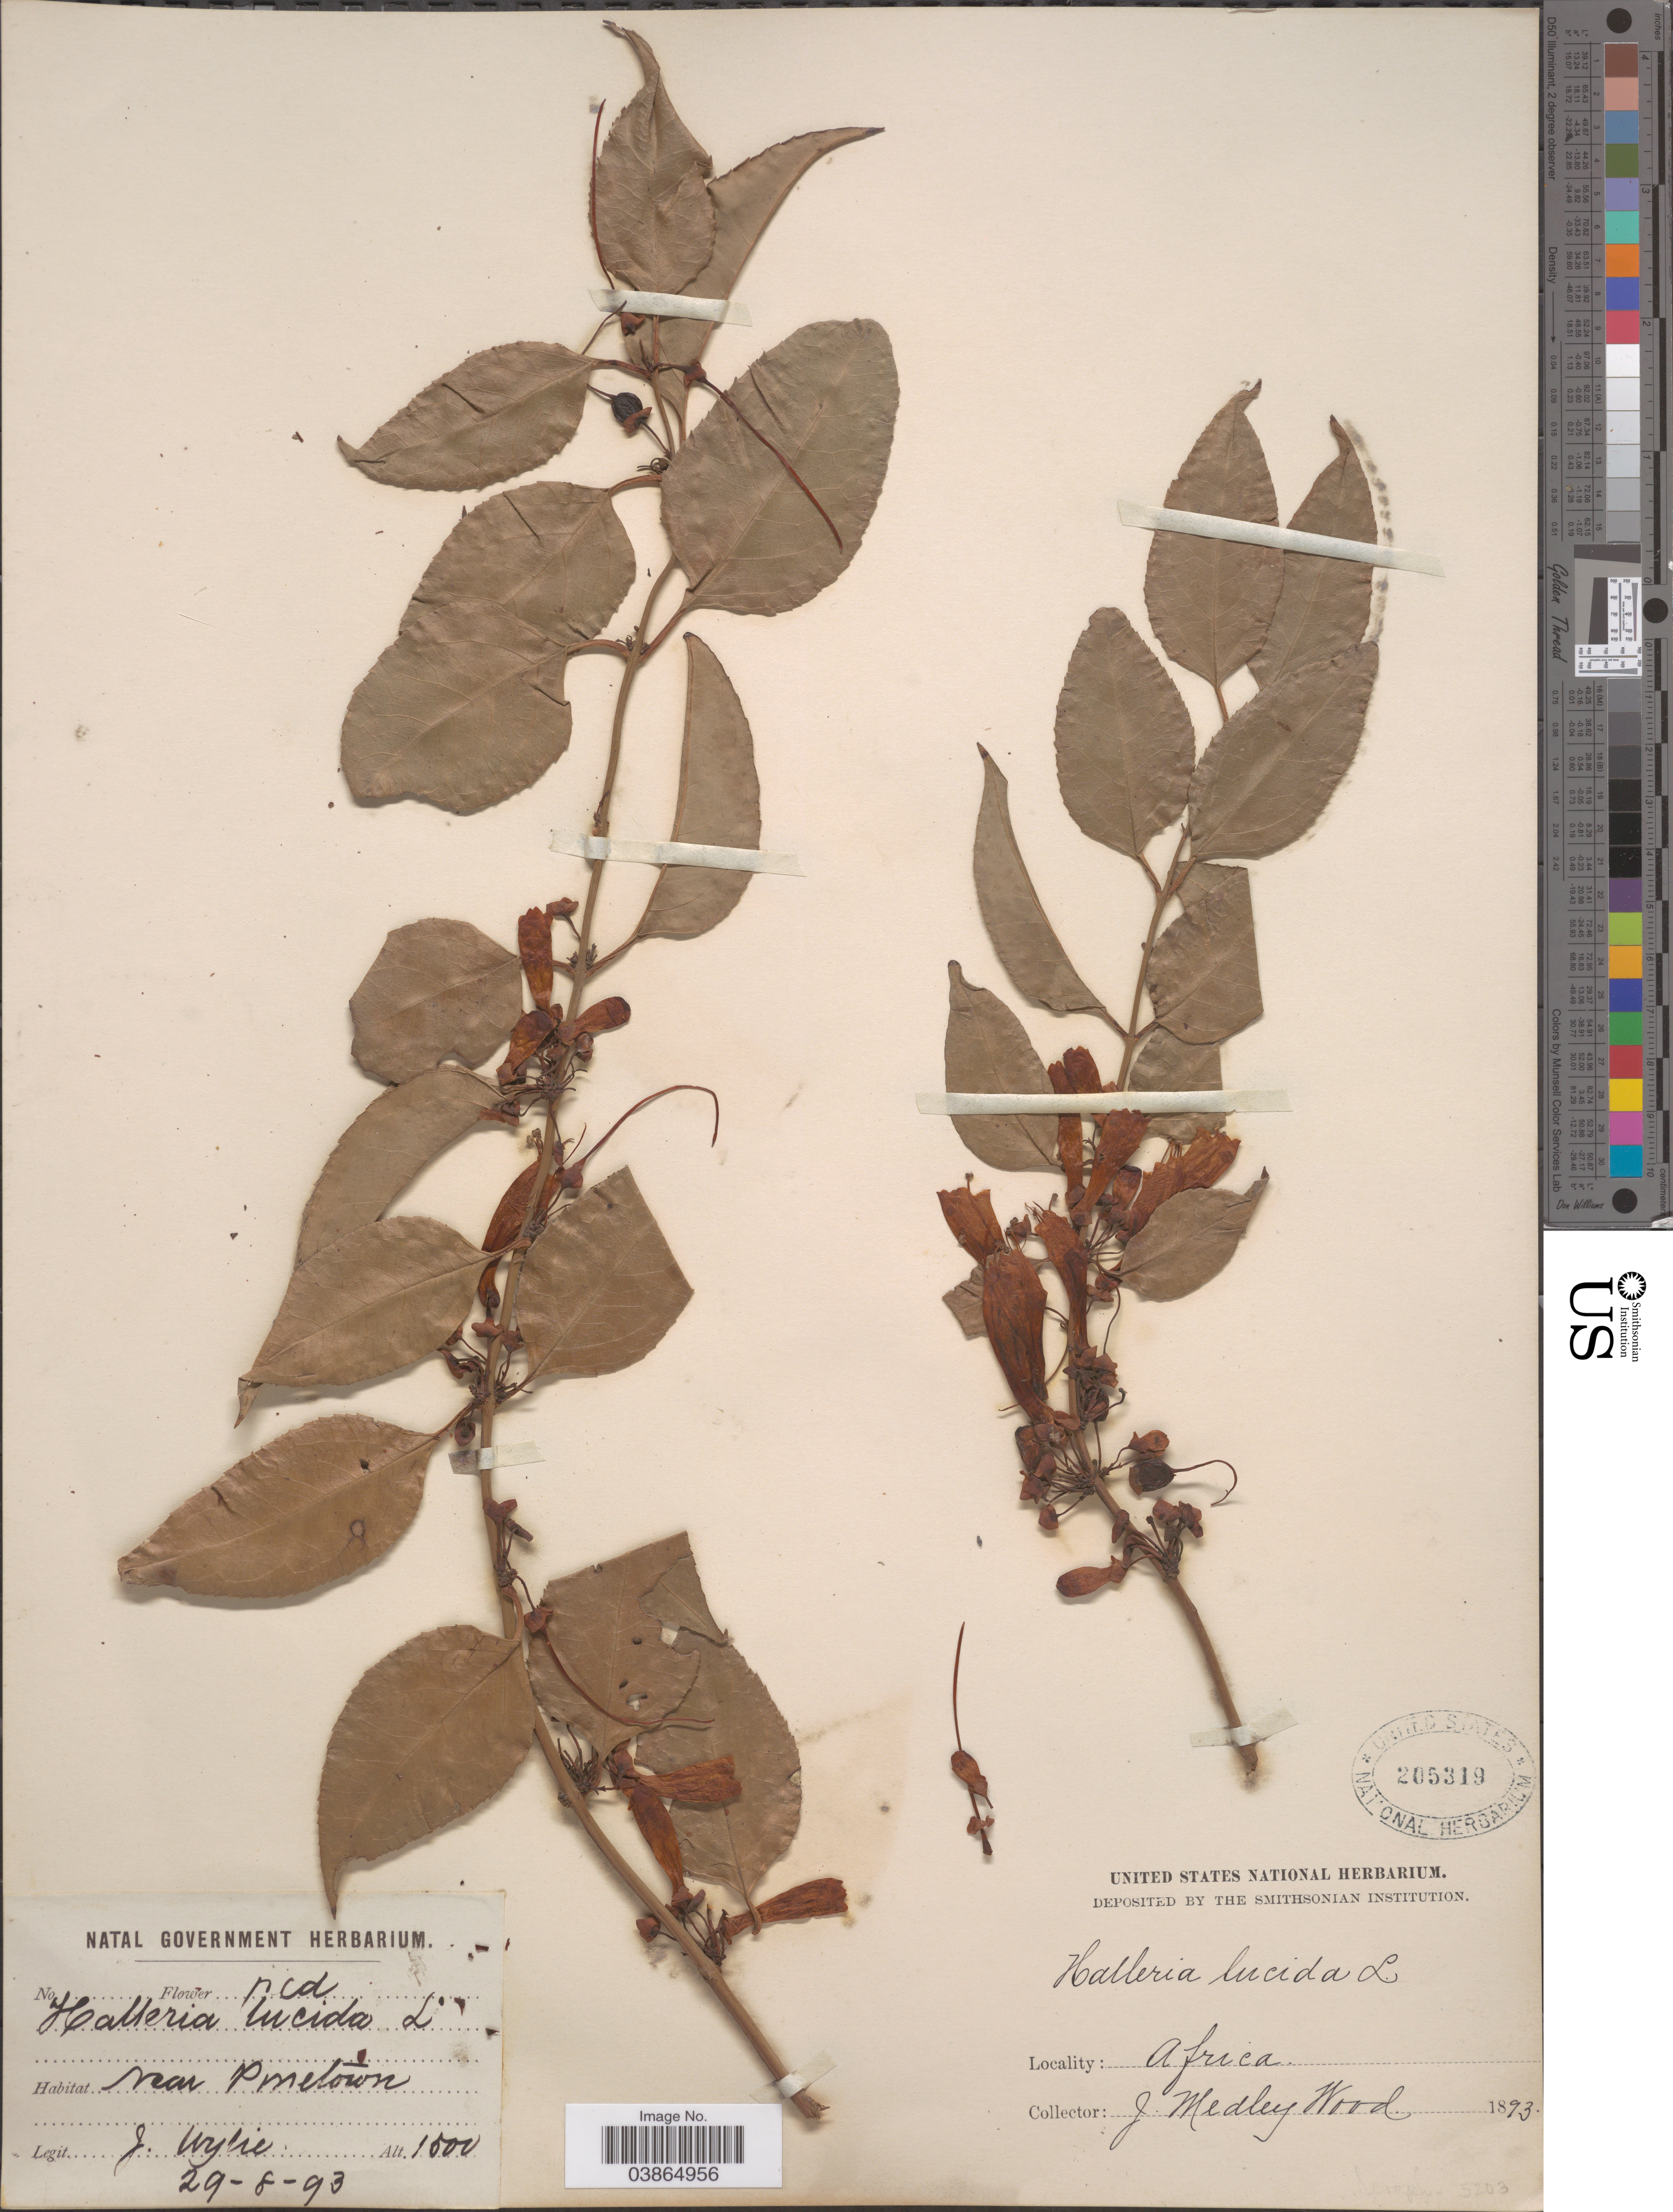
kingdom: Plantae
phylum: Tracheophyta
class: Magnoliopsida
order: Lamiales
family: Stilbaceae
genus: Halleria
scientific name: Halleria lucida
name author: L.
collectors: J. Medley Wood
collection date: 1893-08-29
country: South Africa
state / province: KwaZulu-Natal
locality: Africa. Near Pinetown.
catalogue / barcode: US 205319